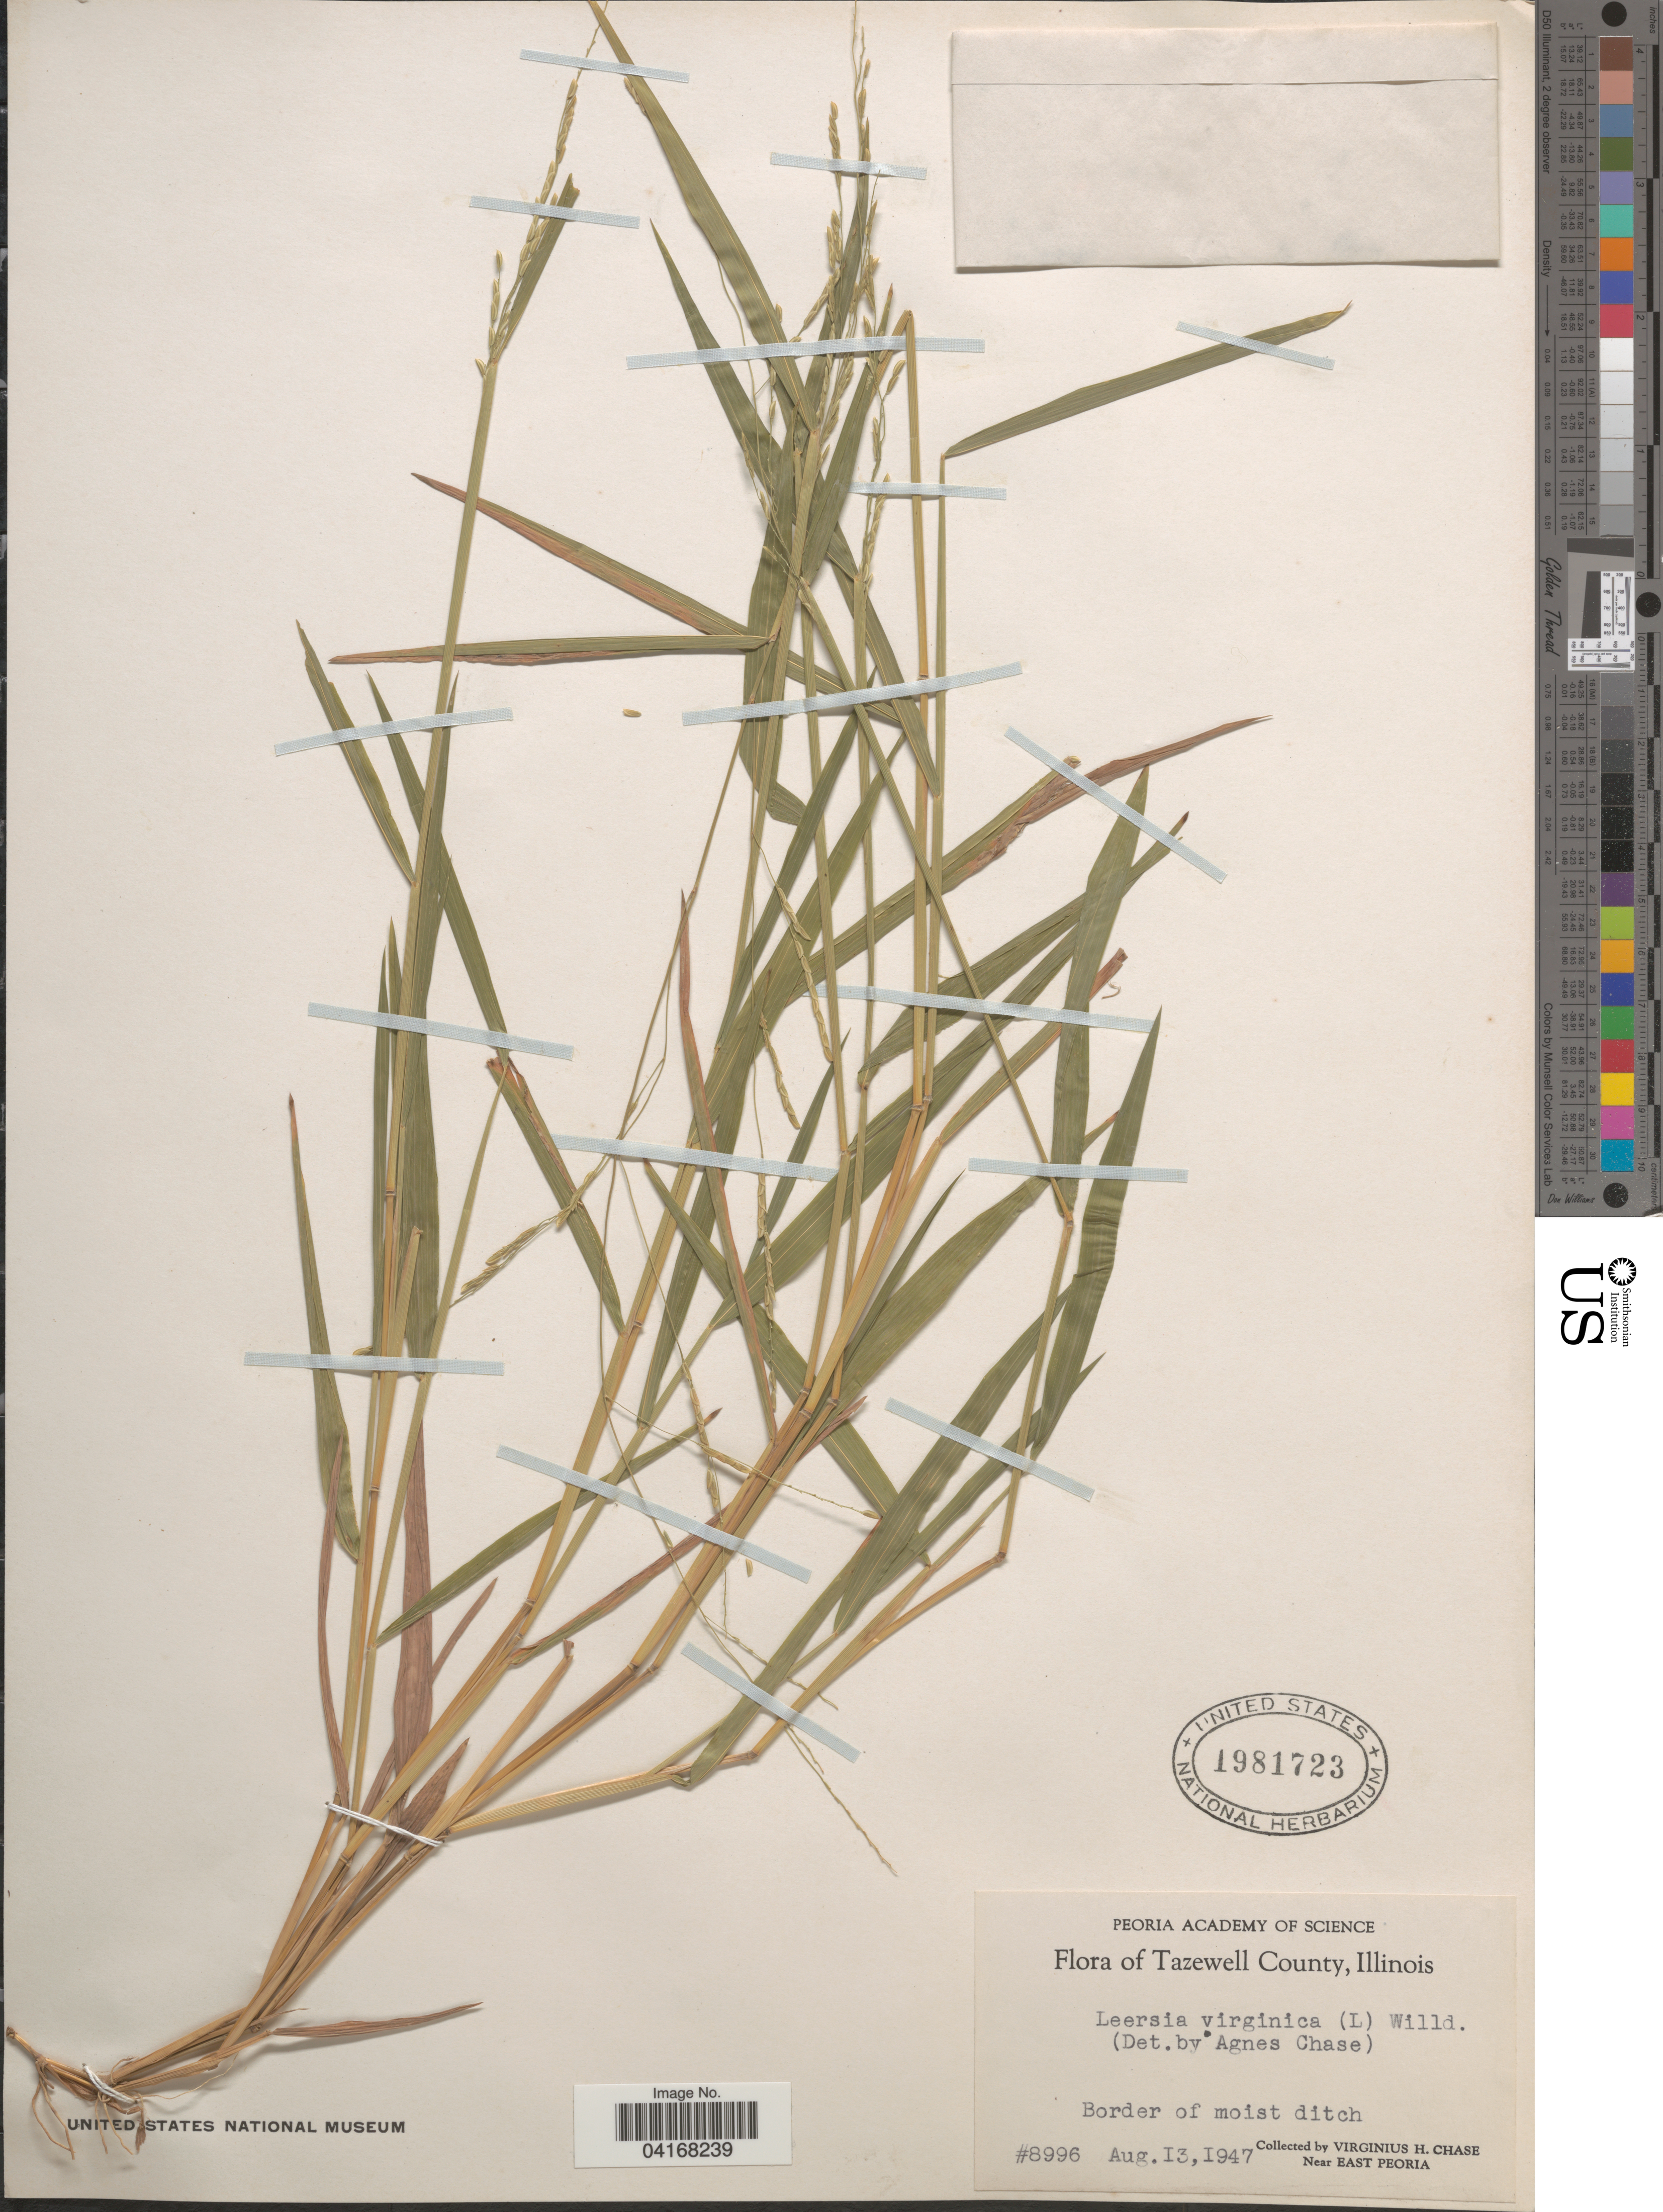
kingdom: Plantae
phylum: Tracheophyta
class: Liliopsida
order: Poales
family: Poaceae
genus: Leersia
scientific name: Leersia virginica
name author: Willd.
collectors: V. H. Chase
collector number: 8996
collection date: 1947-08-13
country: United States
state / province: Illinois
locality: Tazewell County. Border of moist ditch. Near East Peoria.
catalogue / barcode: US 1981723